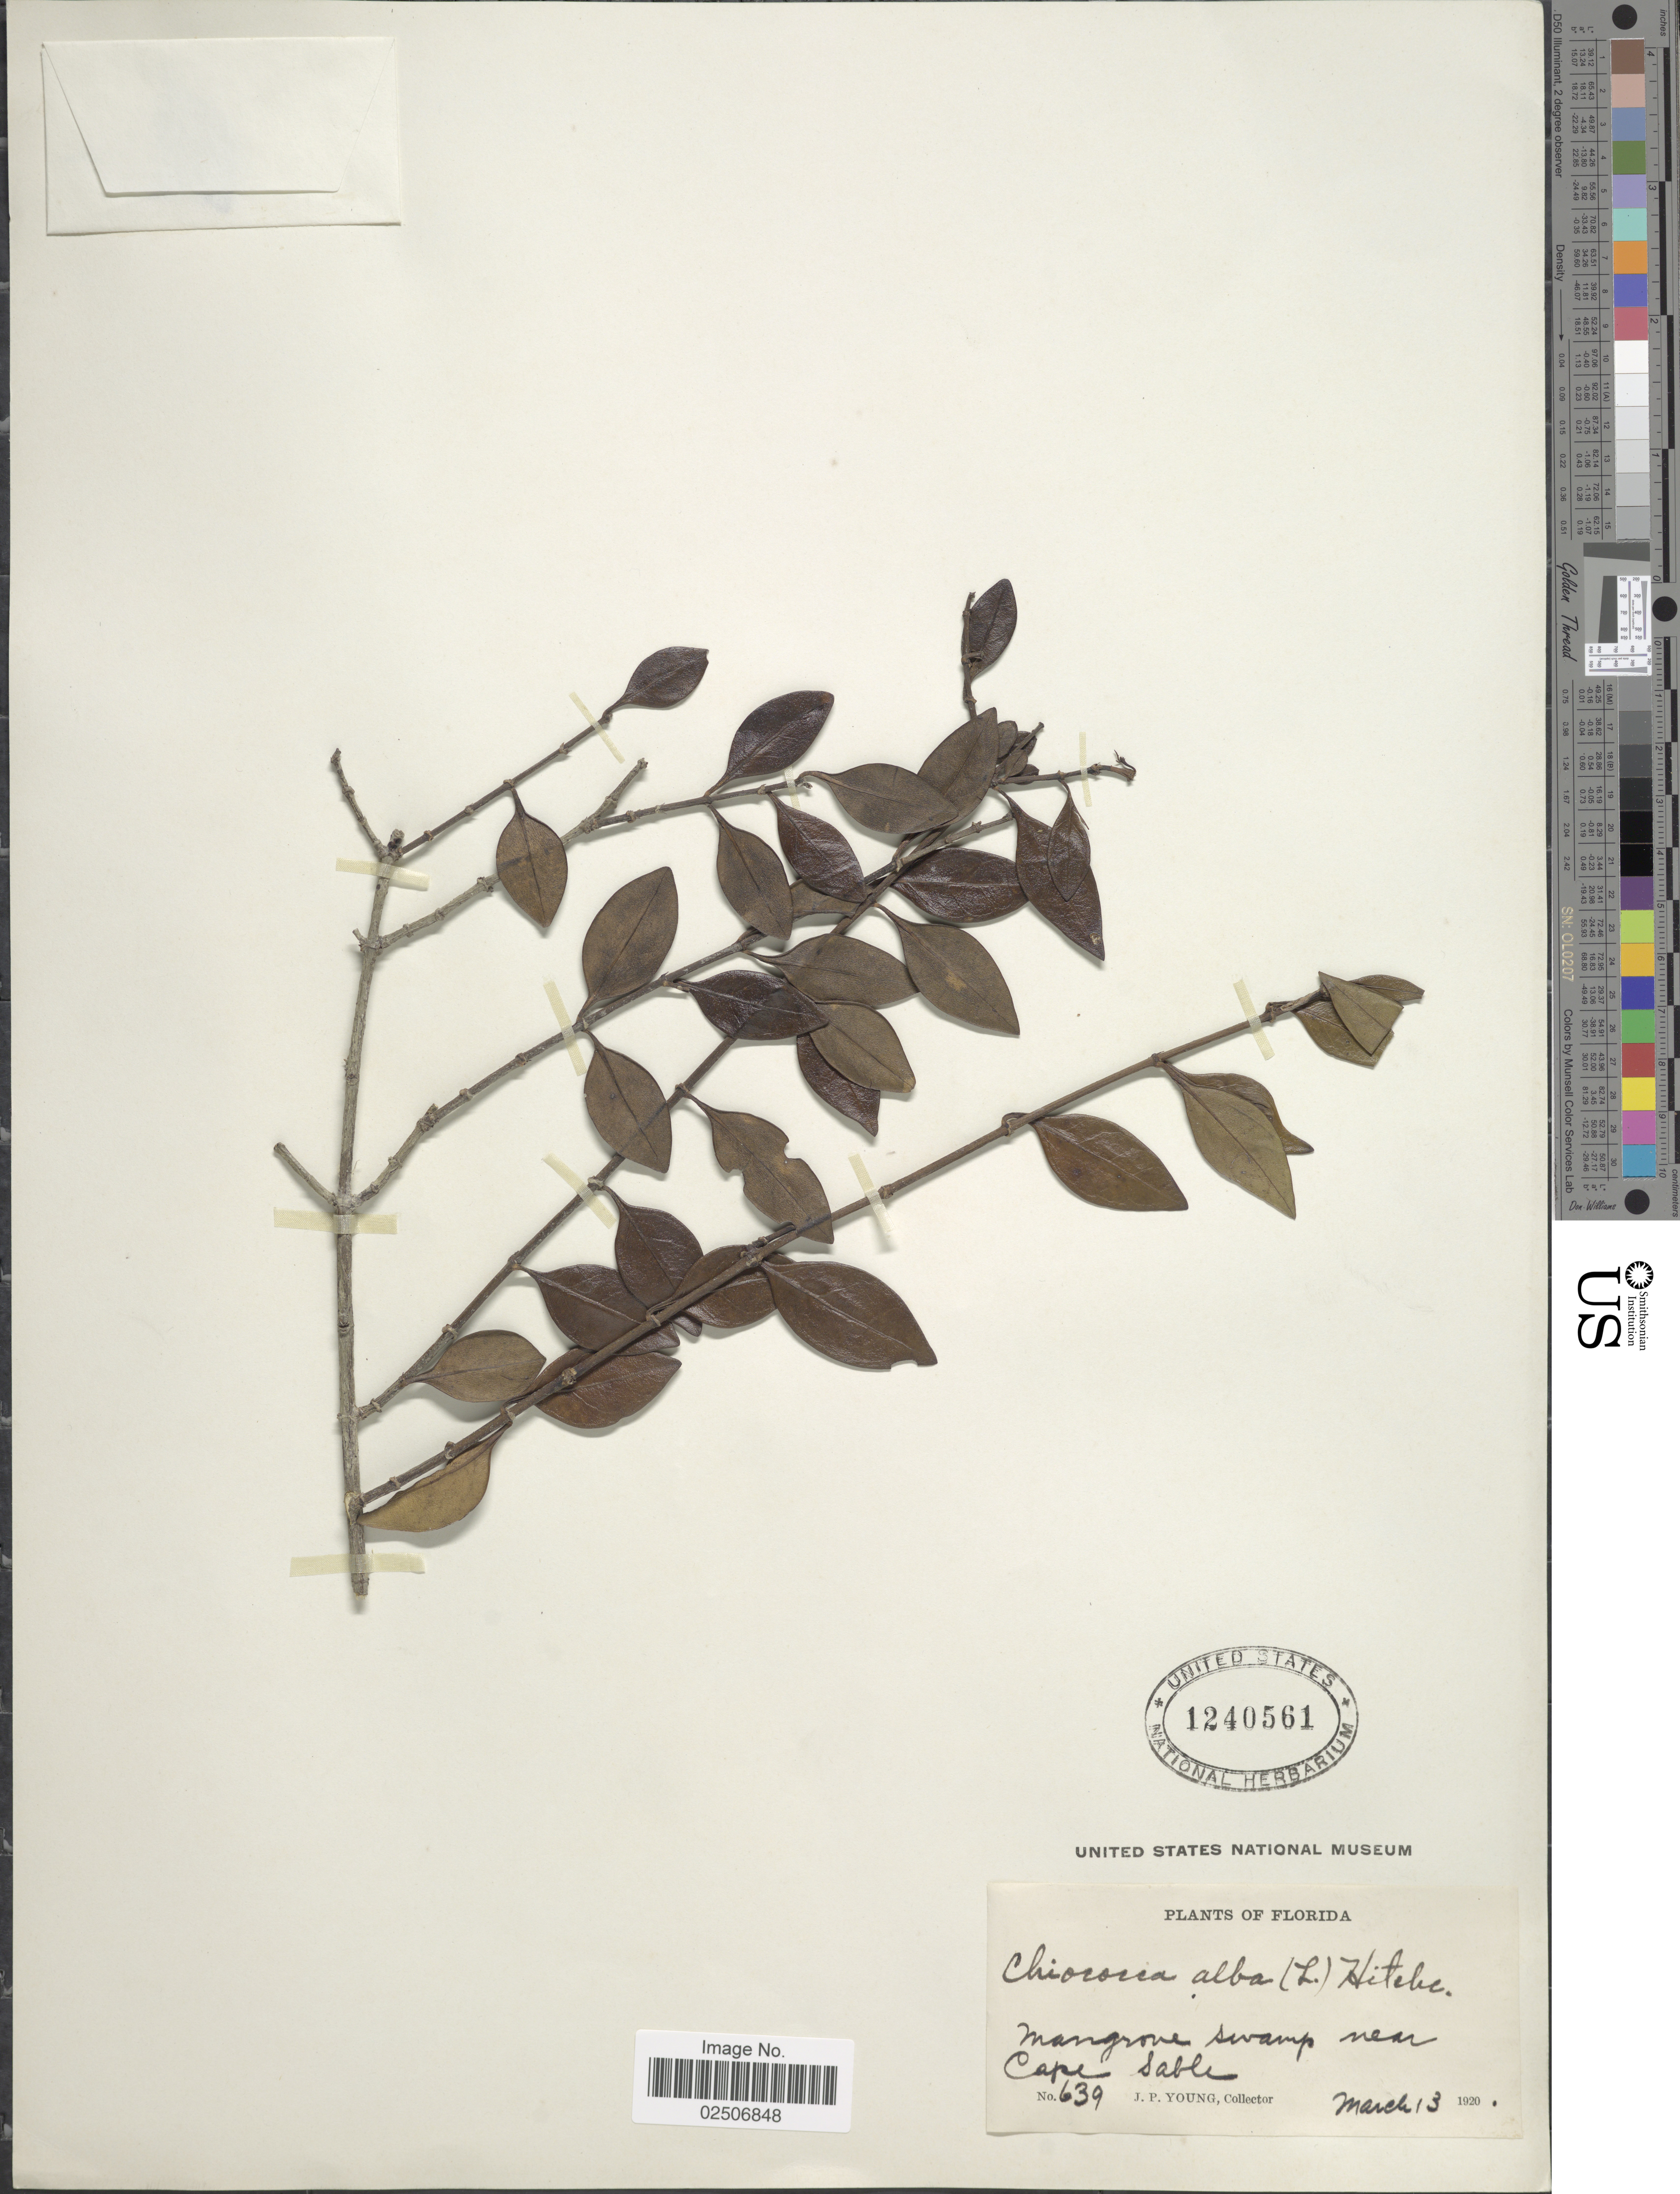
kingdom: Plantae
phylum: Tracheophyta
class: Magnoliopsida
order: Gentianales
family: Rubiaceae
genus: Chiococca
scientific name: Chiococca alba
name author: (L.) Hitchc.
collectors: J. P. Young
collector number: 639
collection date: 1920-03-13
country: United States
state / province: Florida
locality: Magrove swamp near Cape Sable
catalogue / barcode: US 1240561